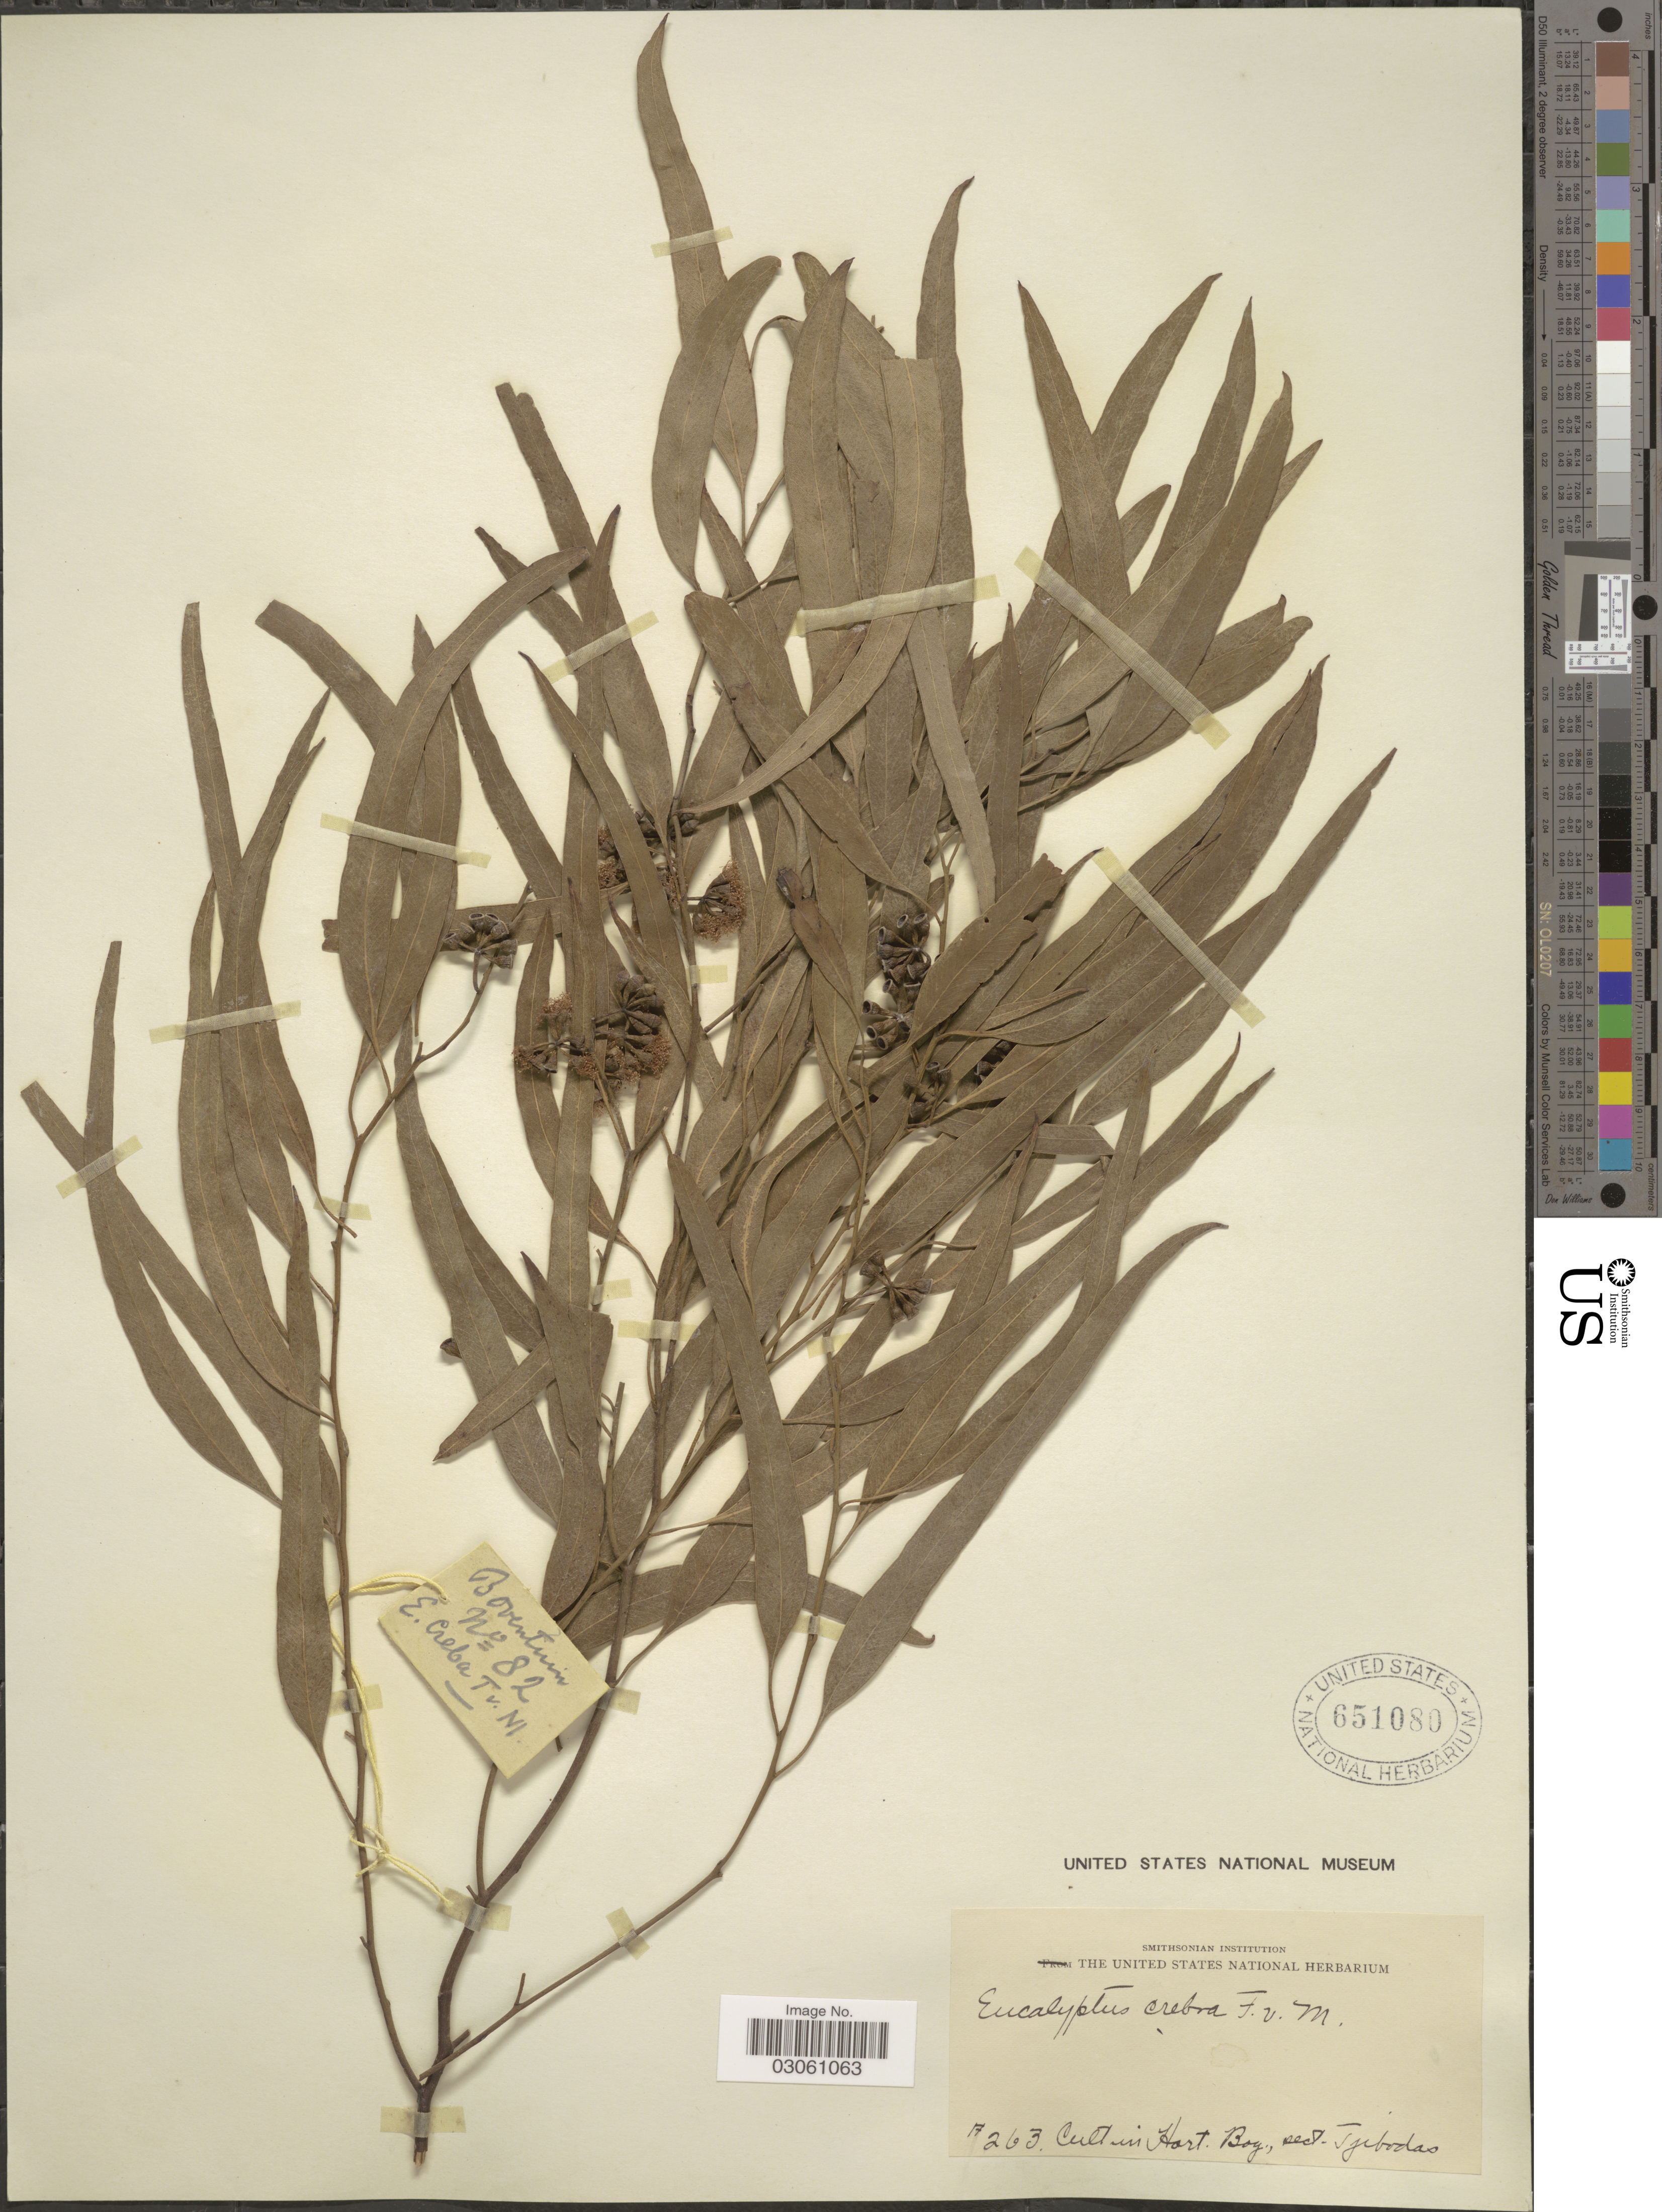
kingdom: Plantae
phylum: Tracheophyta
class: Magnoliopsida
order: Myrtales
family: Myrtaceae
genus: Eucalyptus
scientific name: Eucalyptus crebra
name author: F. Muell.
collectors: ex herb. United States National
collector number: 263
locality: Cult in Hort. Bog., sect. Tjibodas.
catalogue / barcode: US 651080